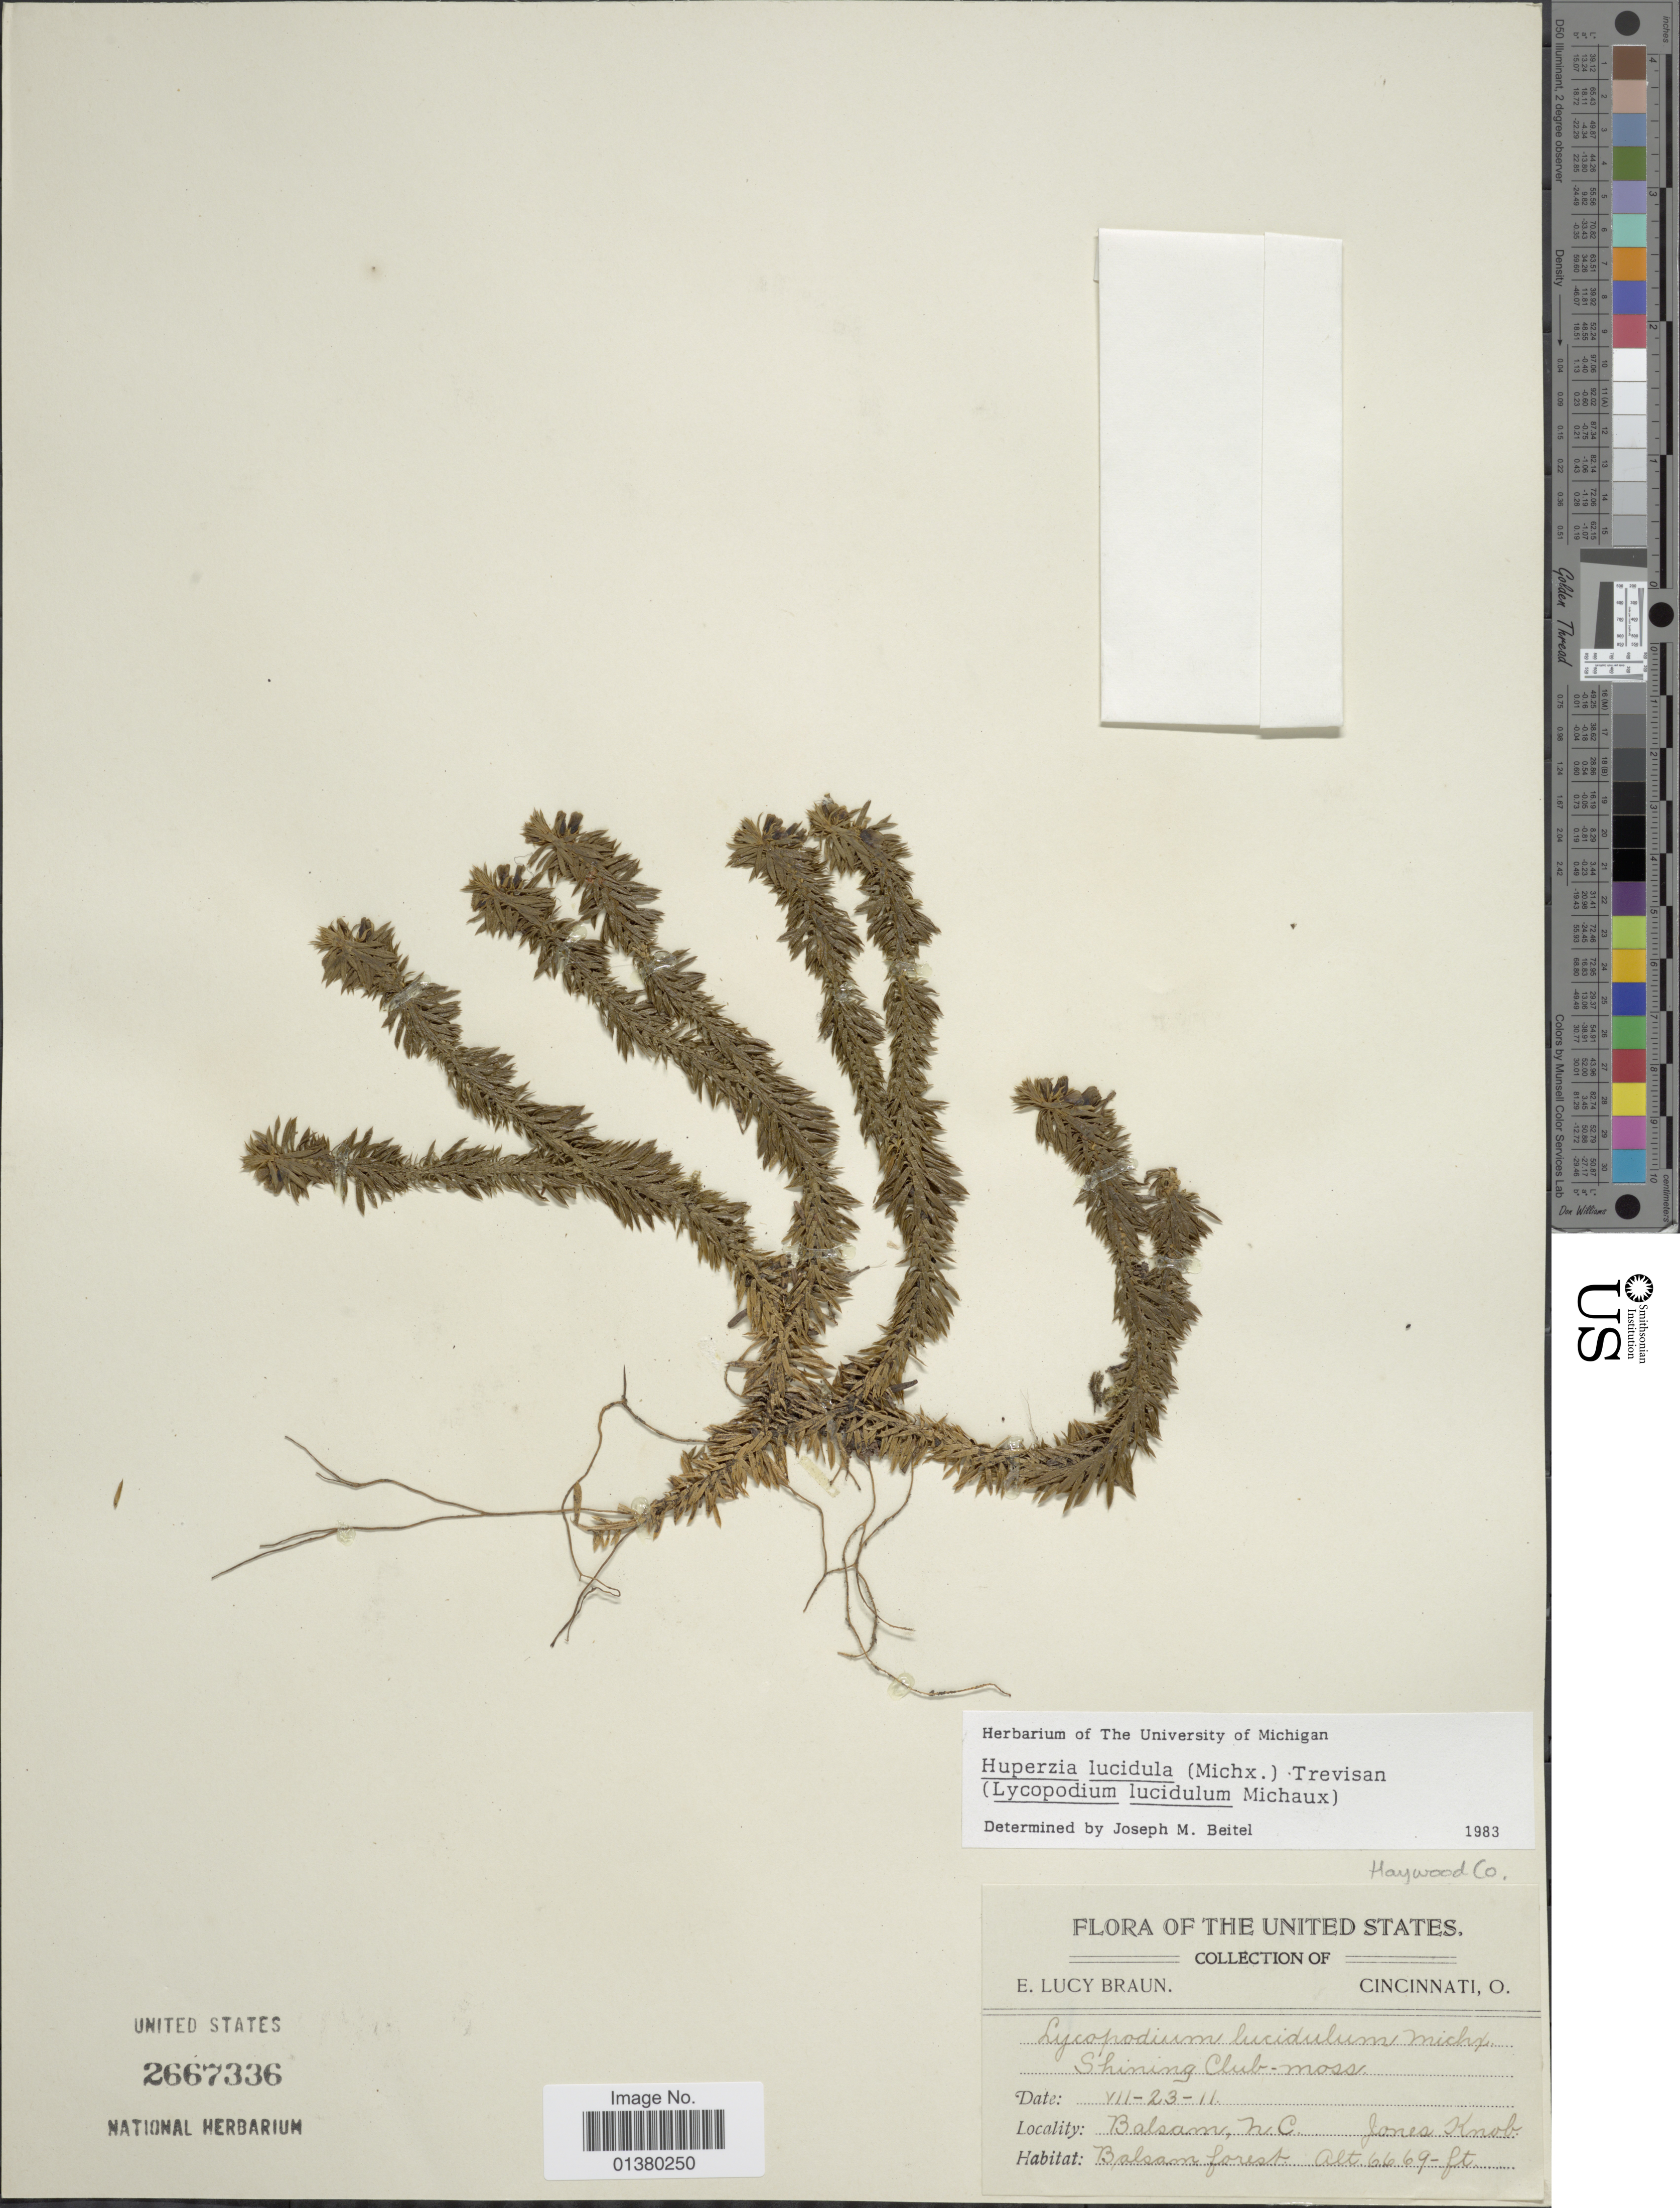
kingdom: Plantae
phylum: Tracheophyta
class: Lycopodiopsida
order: Lycopodiales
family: Lycopodiaceae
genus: Huperzia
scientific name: Huperzia lucidula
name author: (Michx.) Trevis.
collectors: E. L. Braun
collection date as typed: Transcribed d/m/y: 23/7/11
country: United States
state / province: North Carolina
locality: Balsam, Jones Knob.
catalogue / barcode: US 2667336